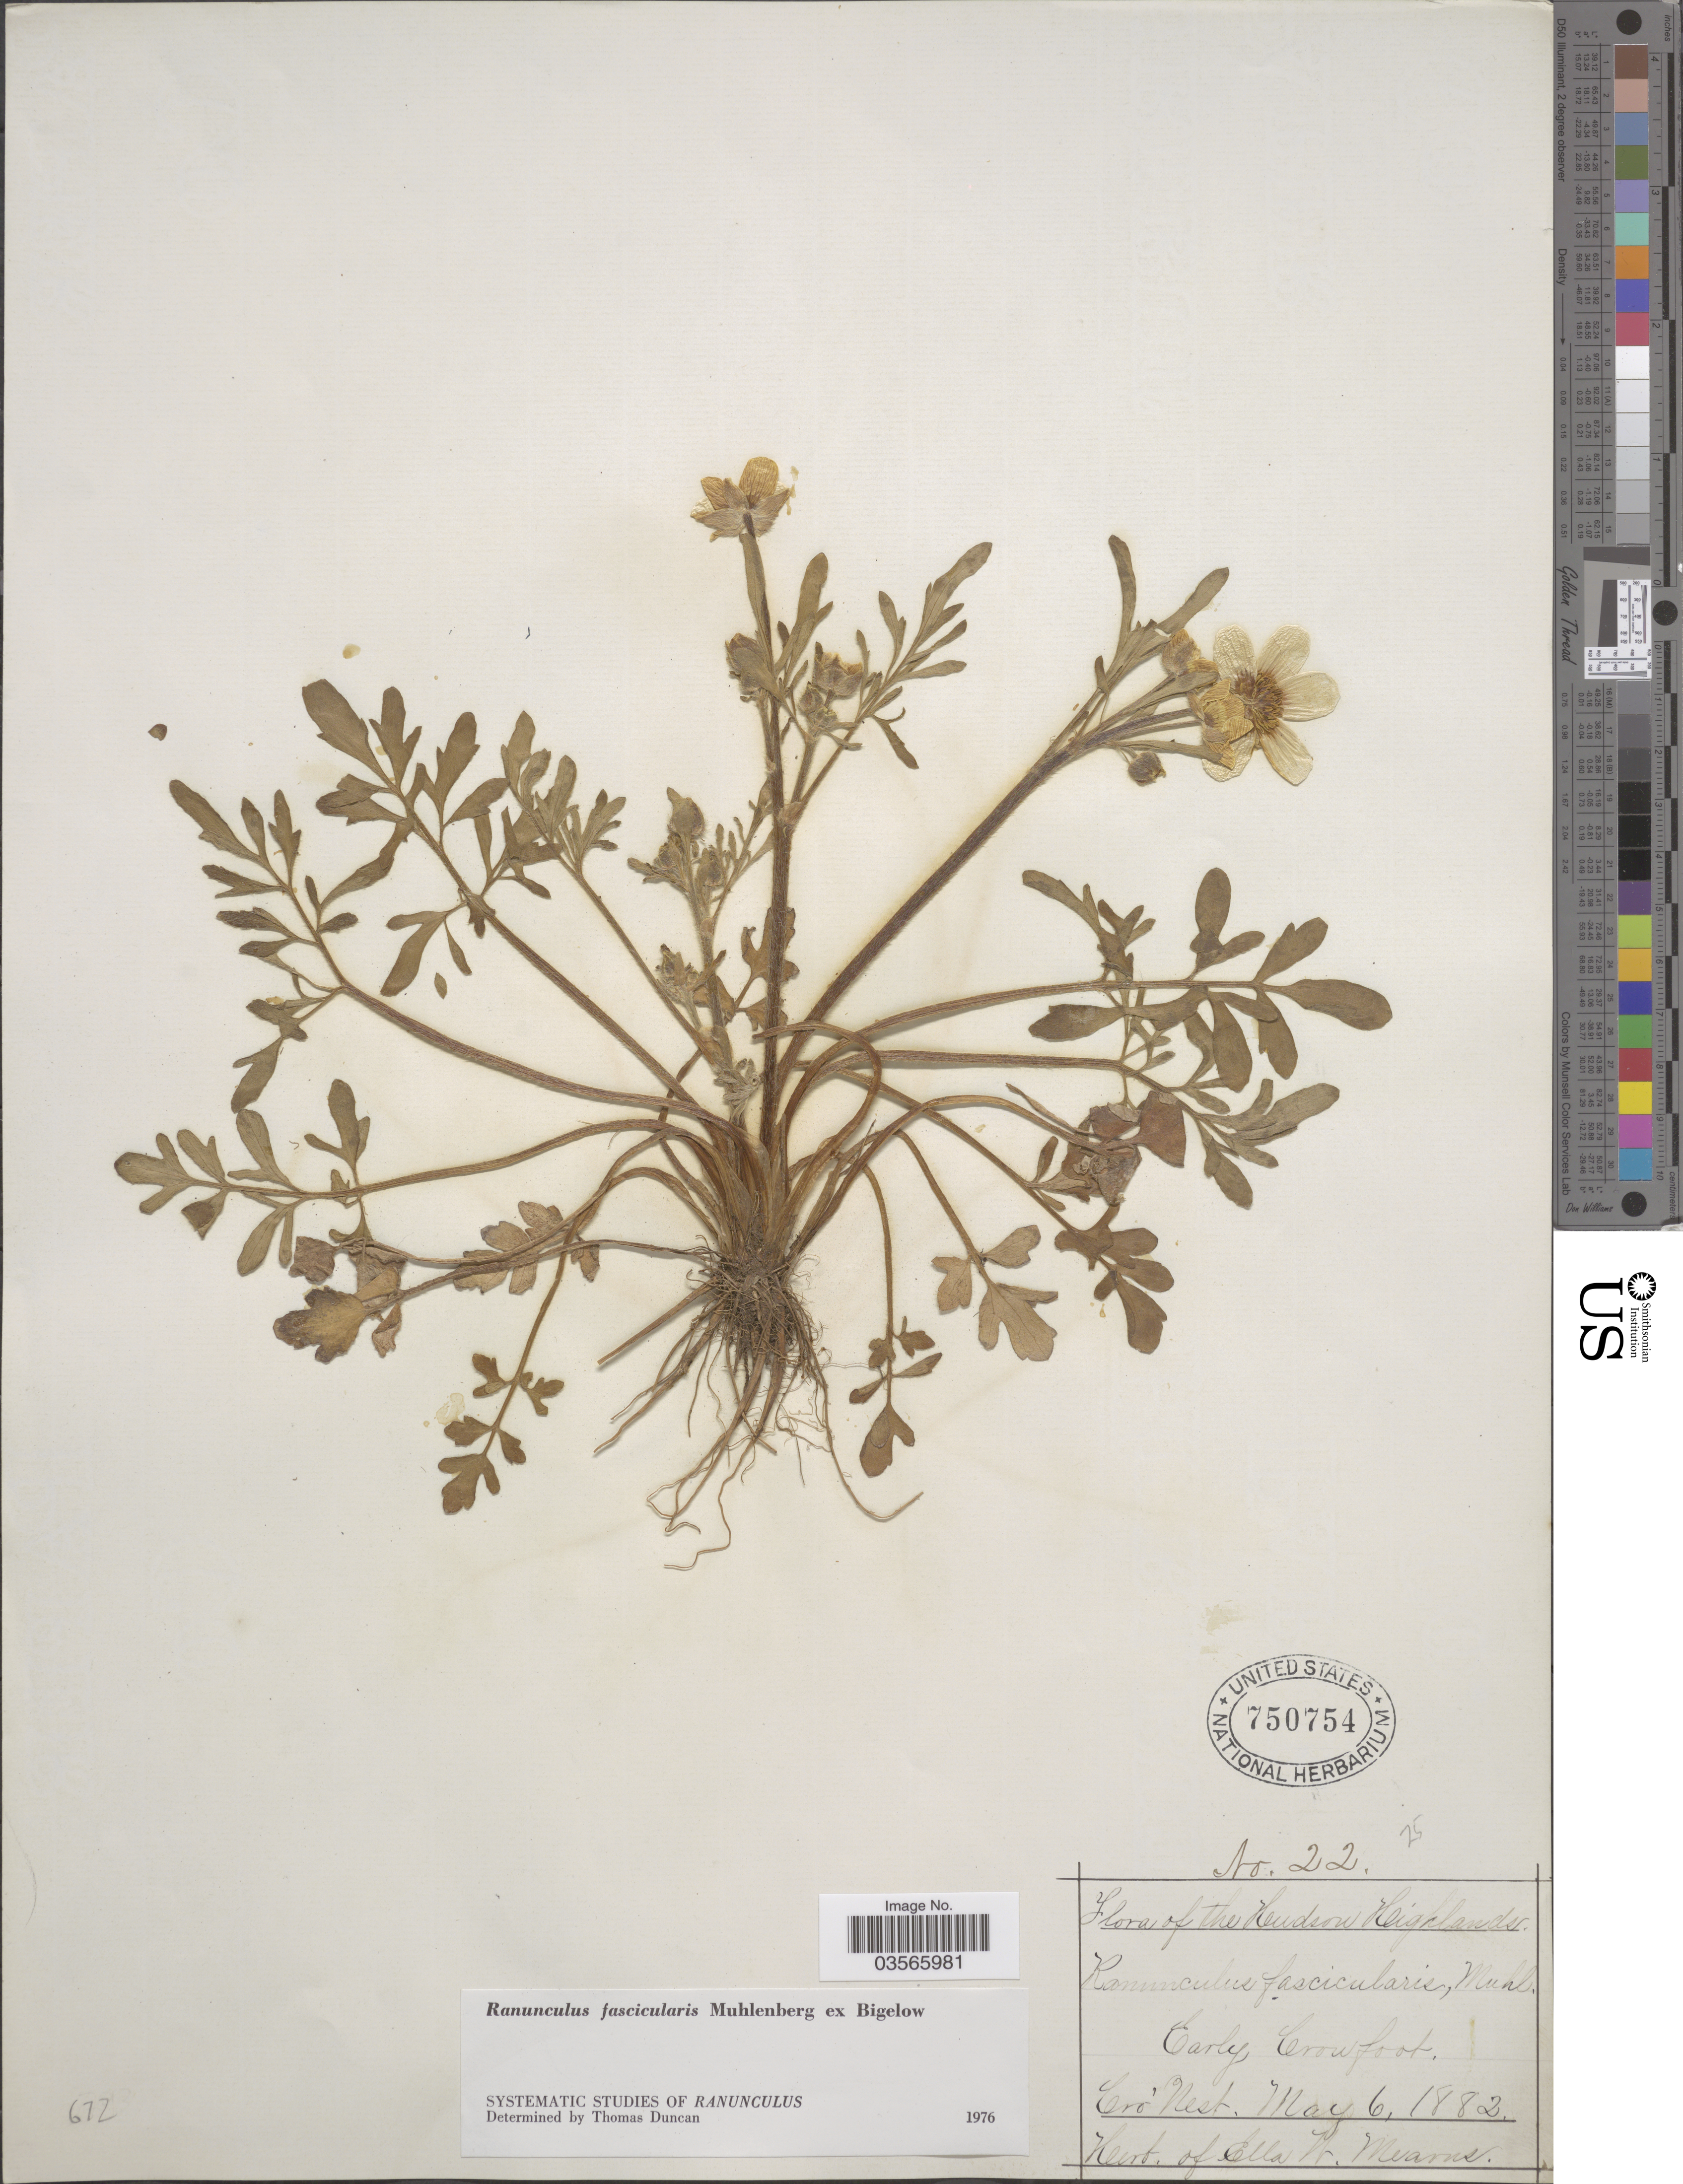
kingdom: Plantae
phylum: Tracheophyta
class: Magnoliopsida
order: Ranunculales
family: Ranunculaceae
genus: Ranunculus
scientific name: Ranunculus fascicularis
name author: Muhl. ex Bigelow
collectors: ex herb. Ella W. Mearns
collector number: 22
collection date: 1882-05-06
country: United States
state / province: New York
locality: The Hudson Highlands. Cro' Nest.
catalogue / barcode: US 750754